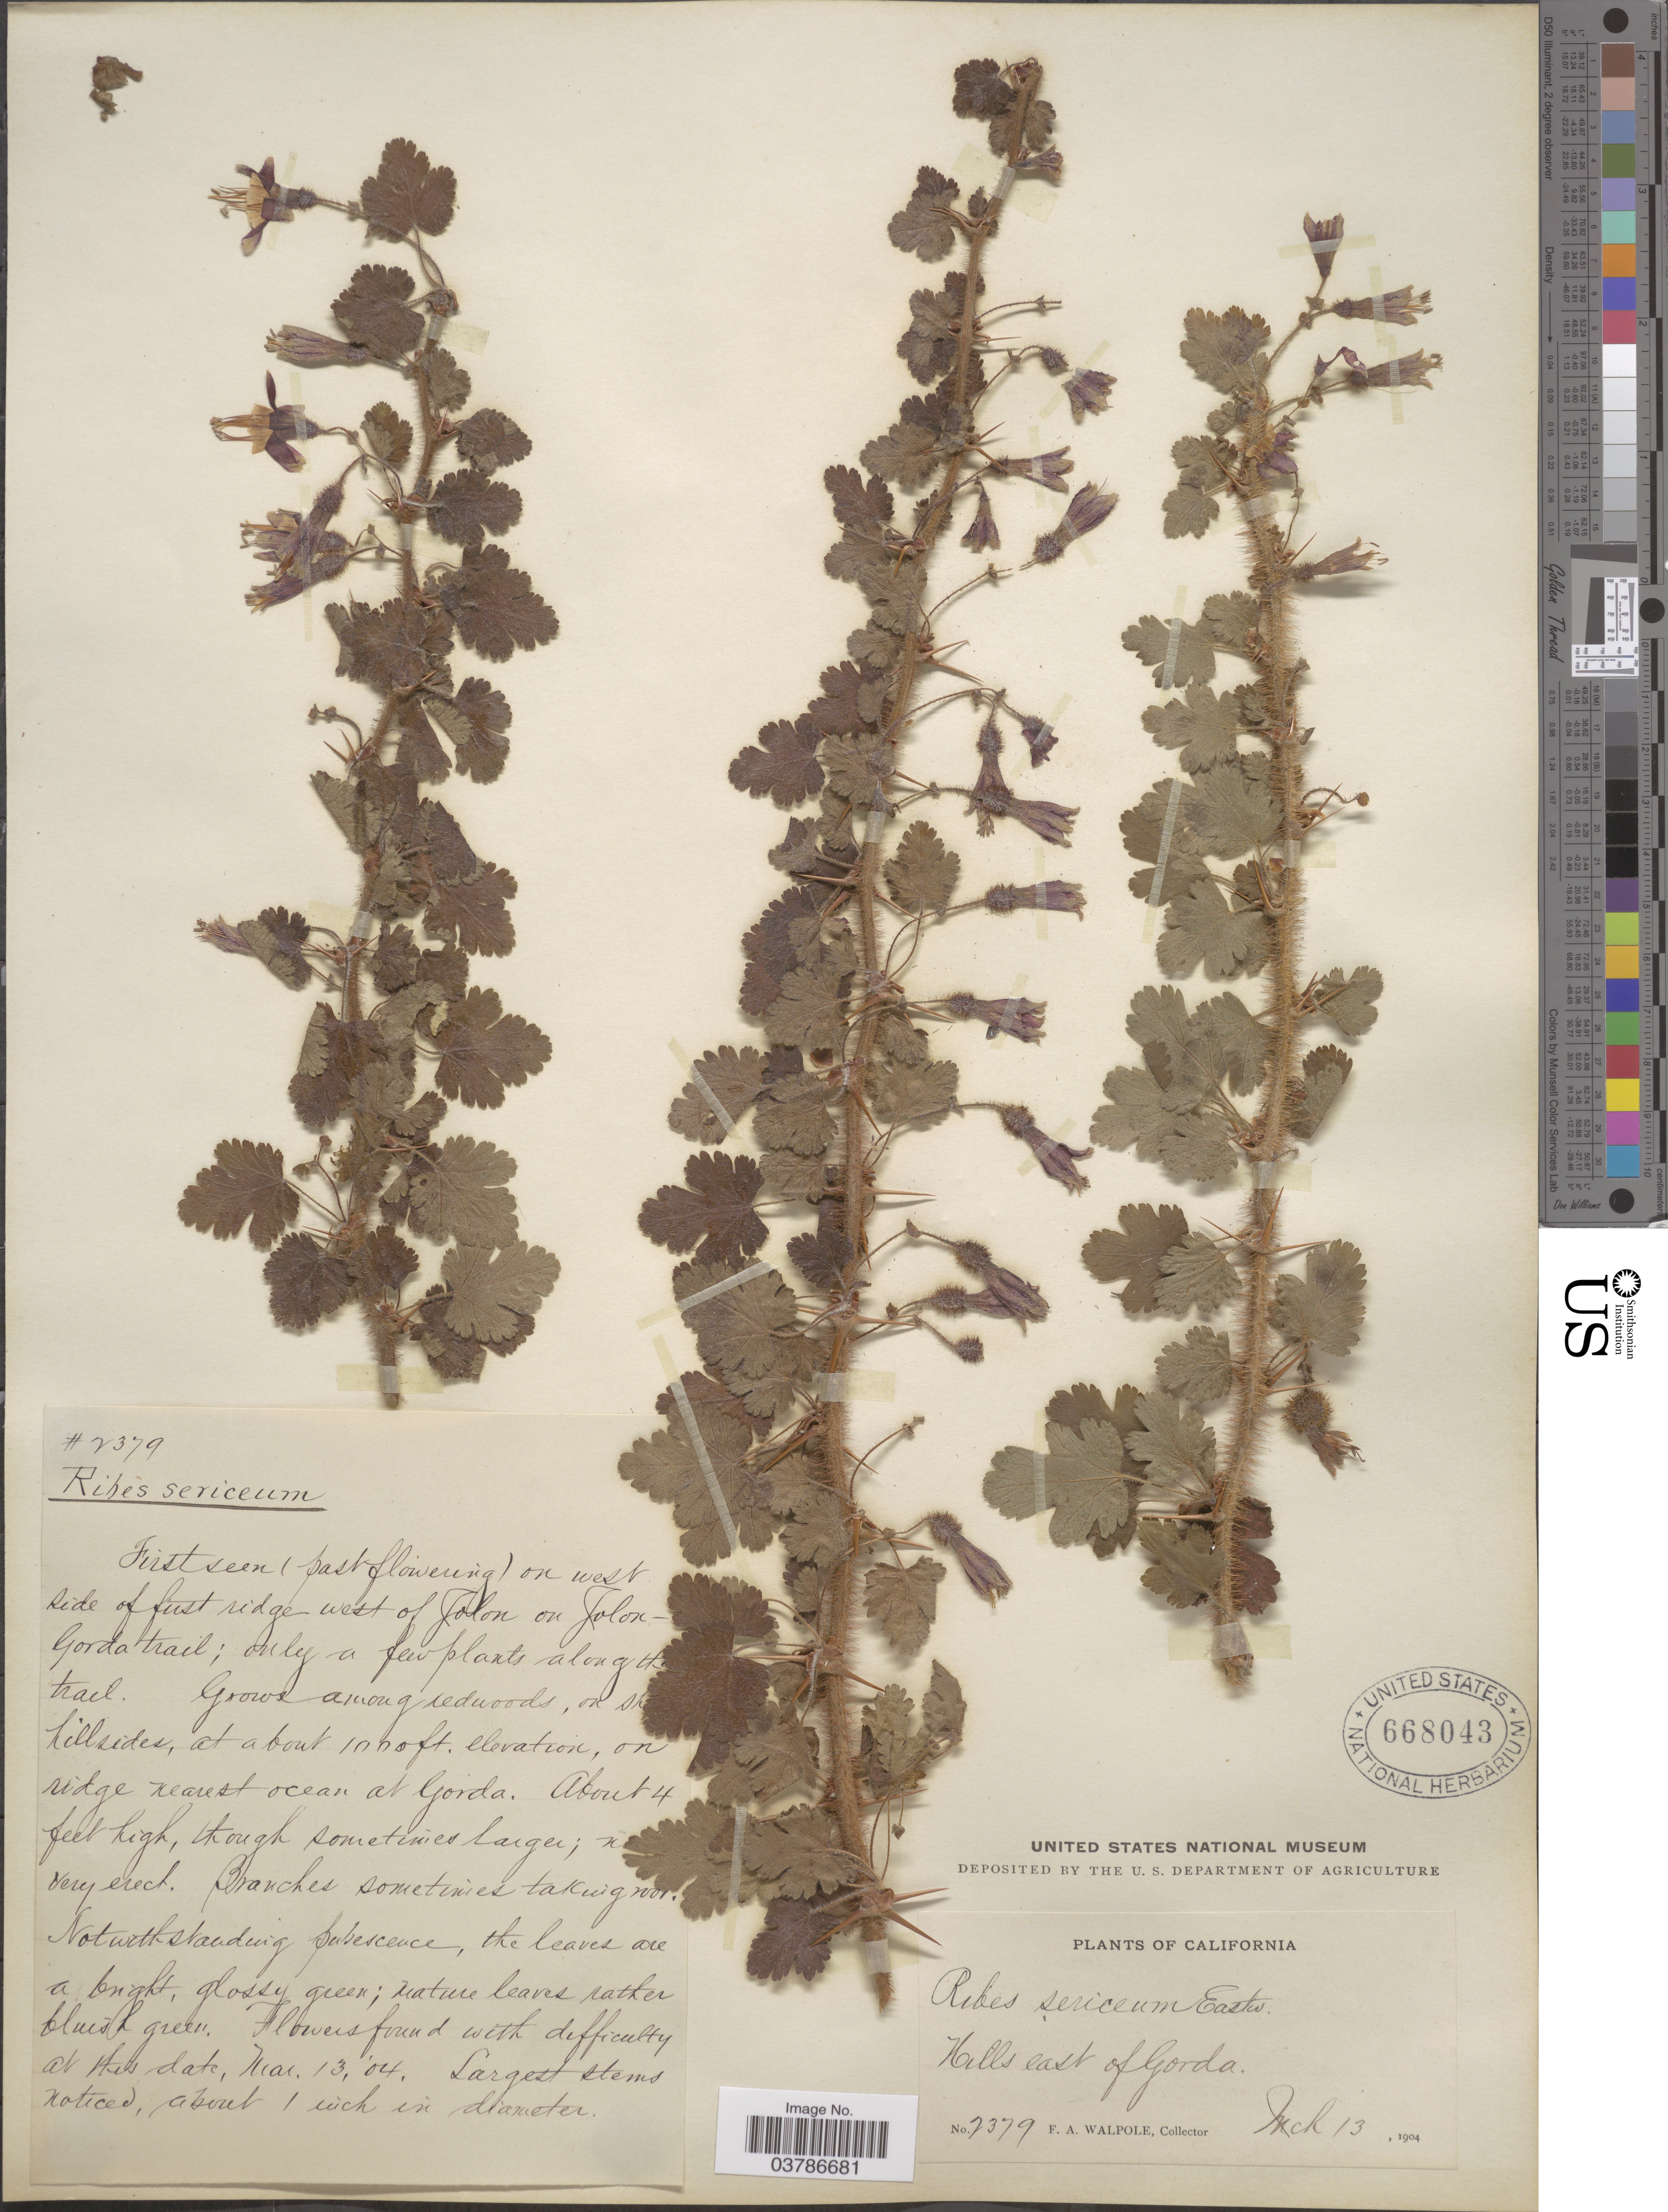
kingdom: Plantae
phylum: Tracheophyta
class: Magnoliopsida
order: Saxifragales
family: Grossulariaceae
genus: Ribes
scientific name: Ribes sericeum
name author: Eastw.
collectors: F. Walpole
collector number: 2379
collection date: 1904-03-13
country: United States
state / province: California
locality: Hills east of Gorda.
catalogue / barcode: US 668043